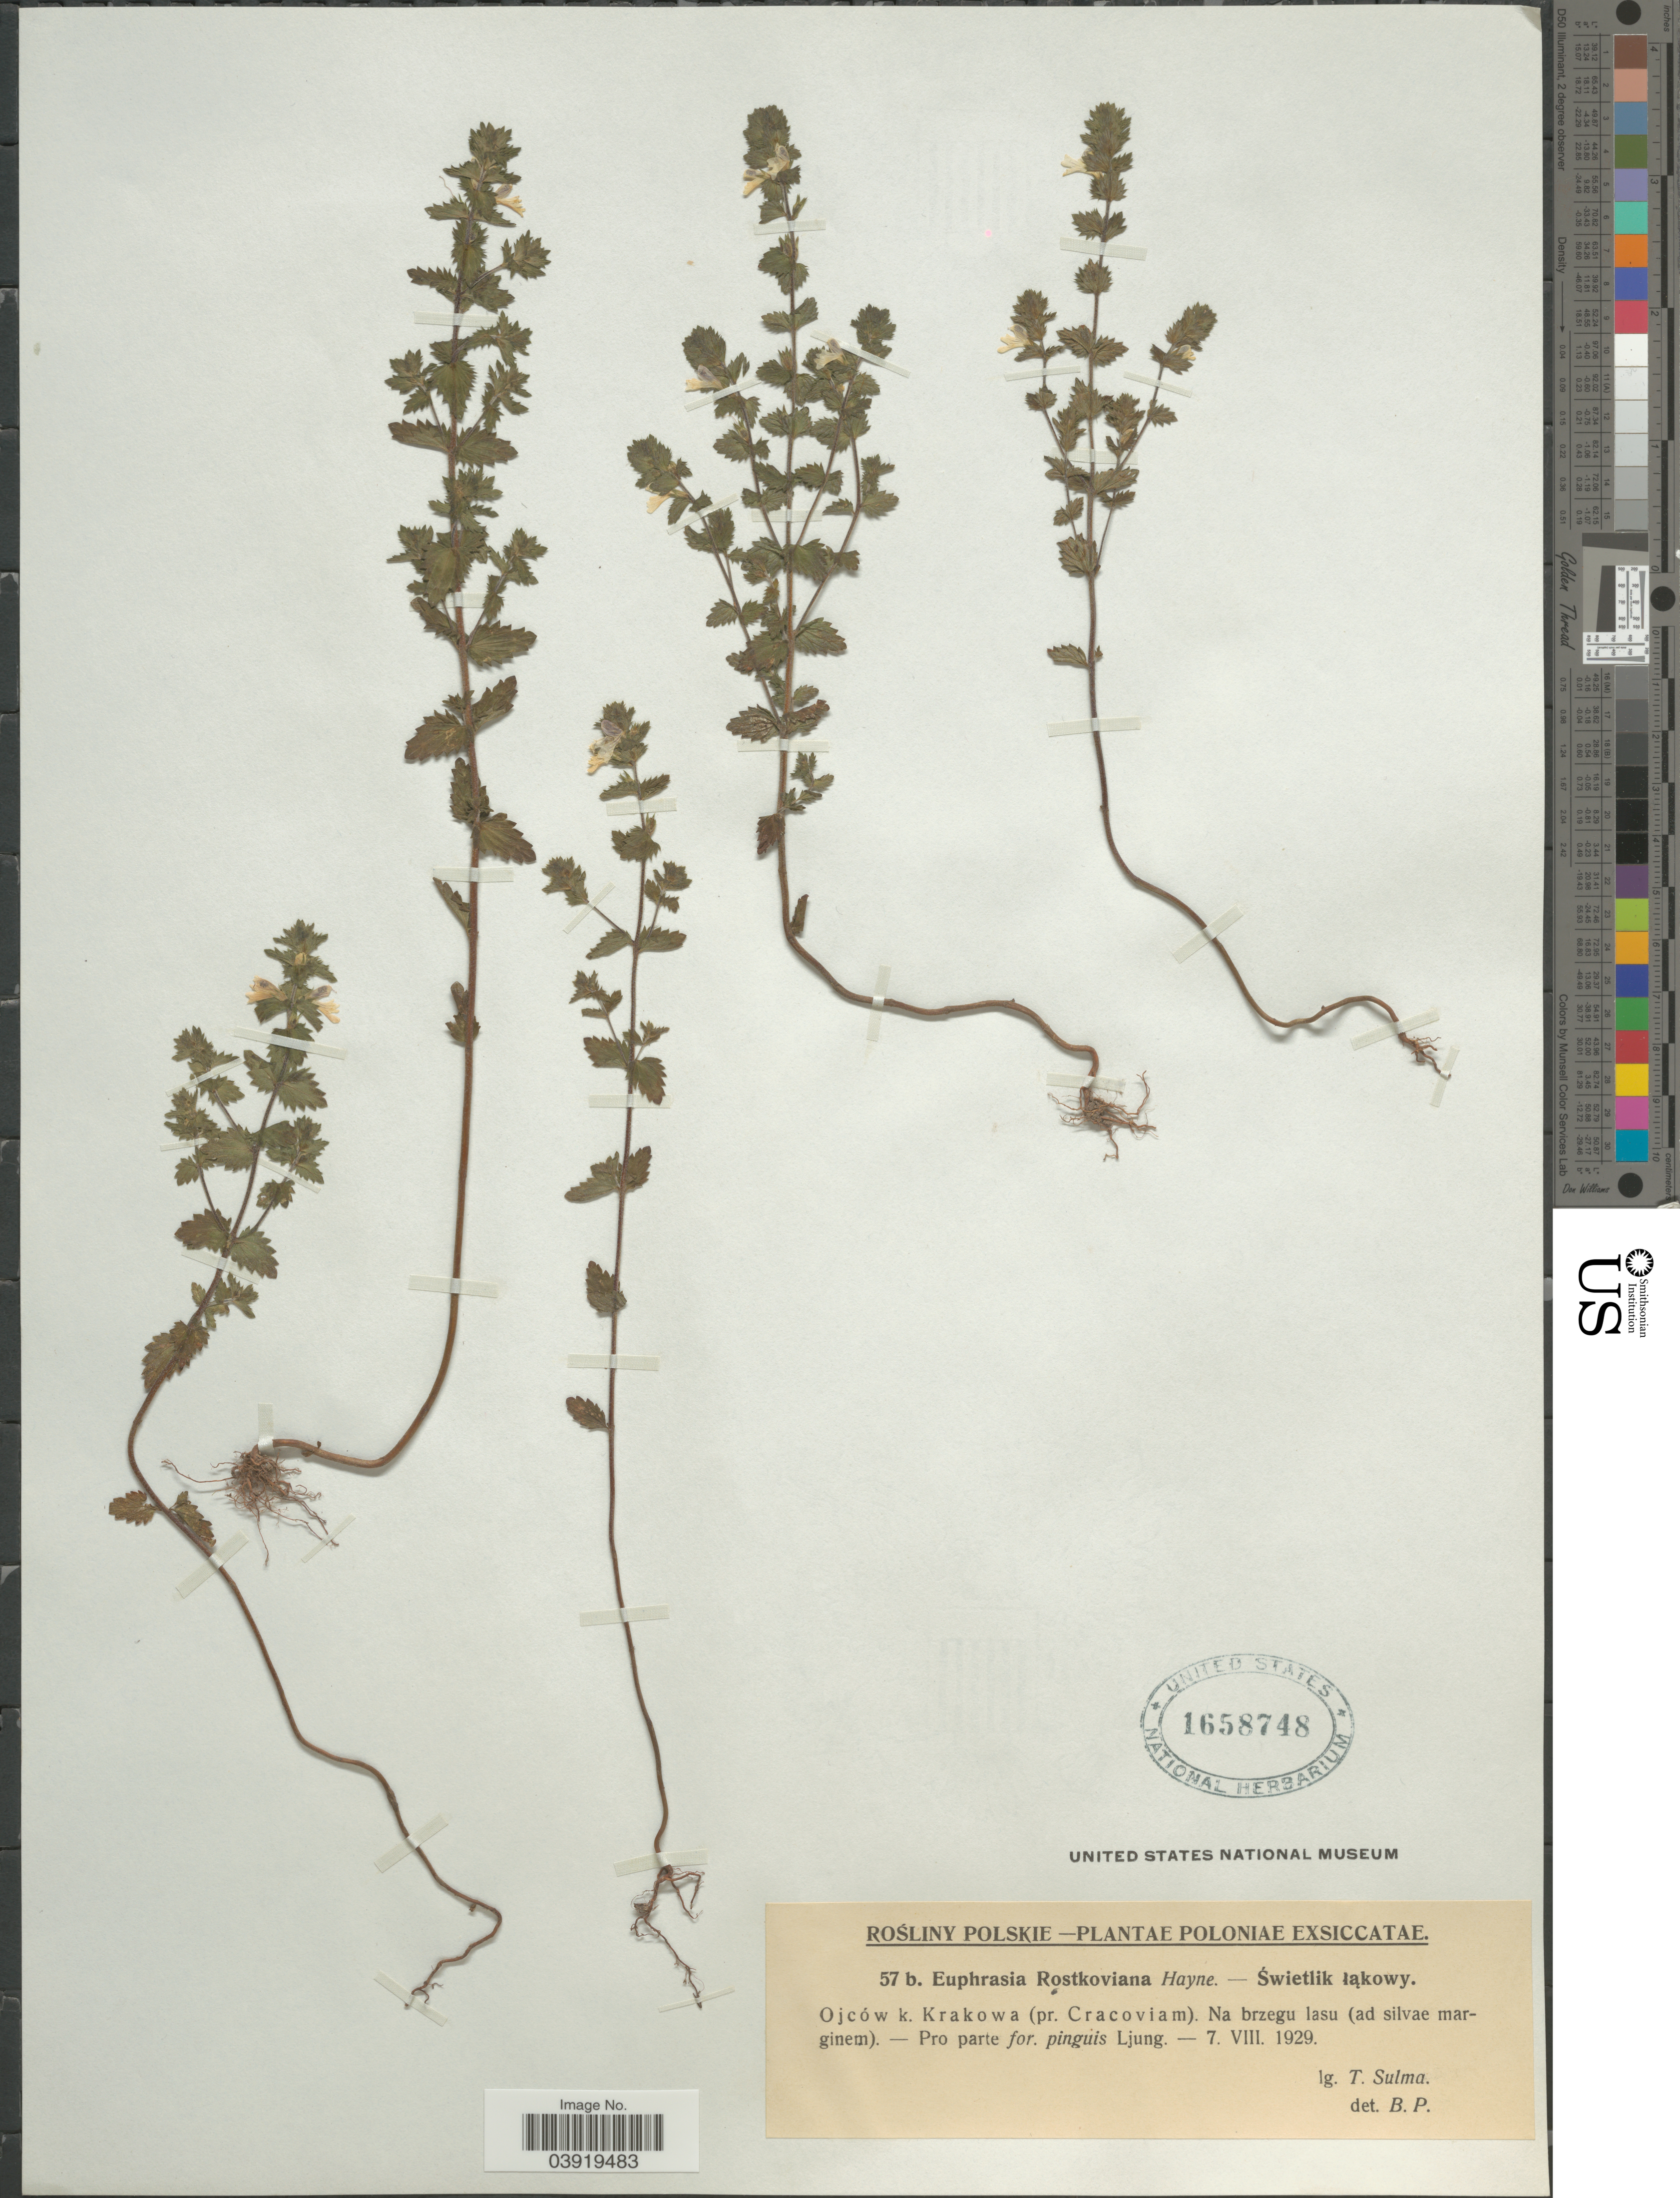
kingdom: Plantae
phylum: Tracheophyta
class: Magnoliopsida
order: Lamiales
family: Orobanchaceae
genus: Euphrasia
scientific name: Euphrasia rostkoviana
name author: Hayne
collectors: T. Sulma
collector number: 57b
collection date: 1929-08-07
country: Poland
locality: Ojców k. Krakowa (pr. Cracoviam). Na brzegu lasu (ad silvae marginem).- Pro parte for. pinguis Ljung.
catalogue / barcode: US 1658748